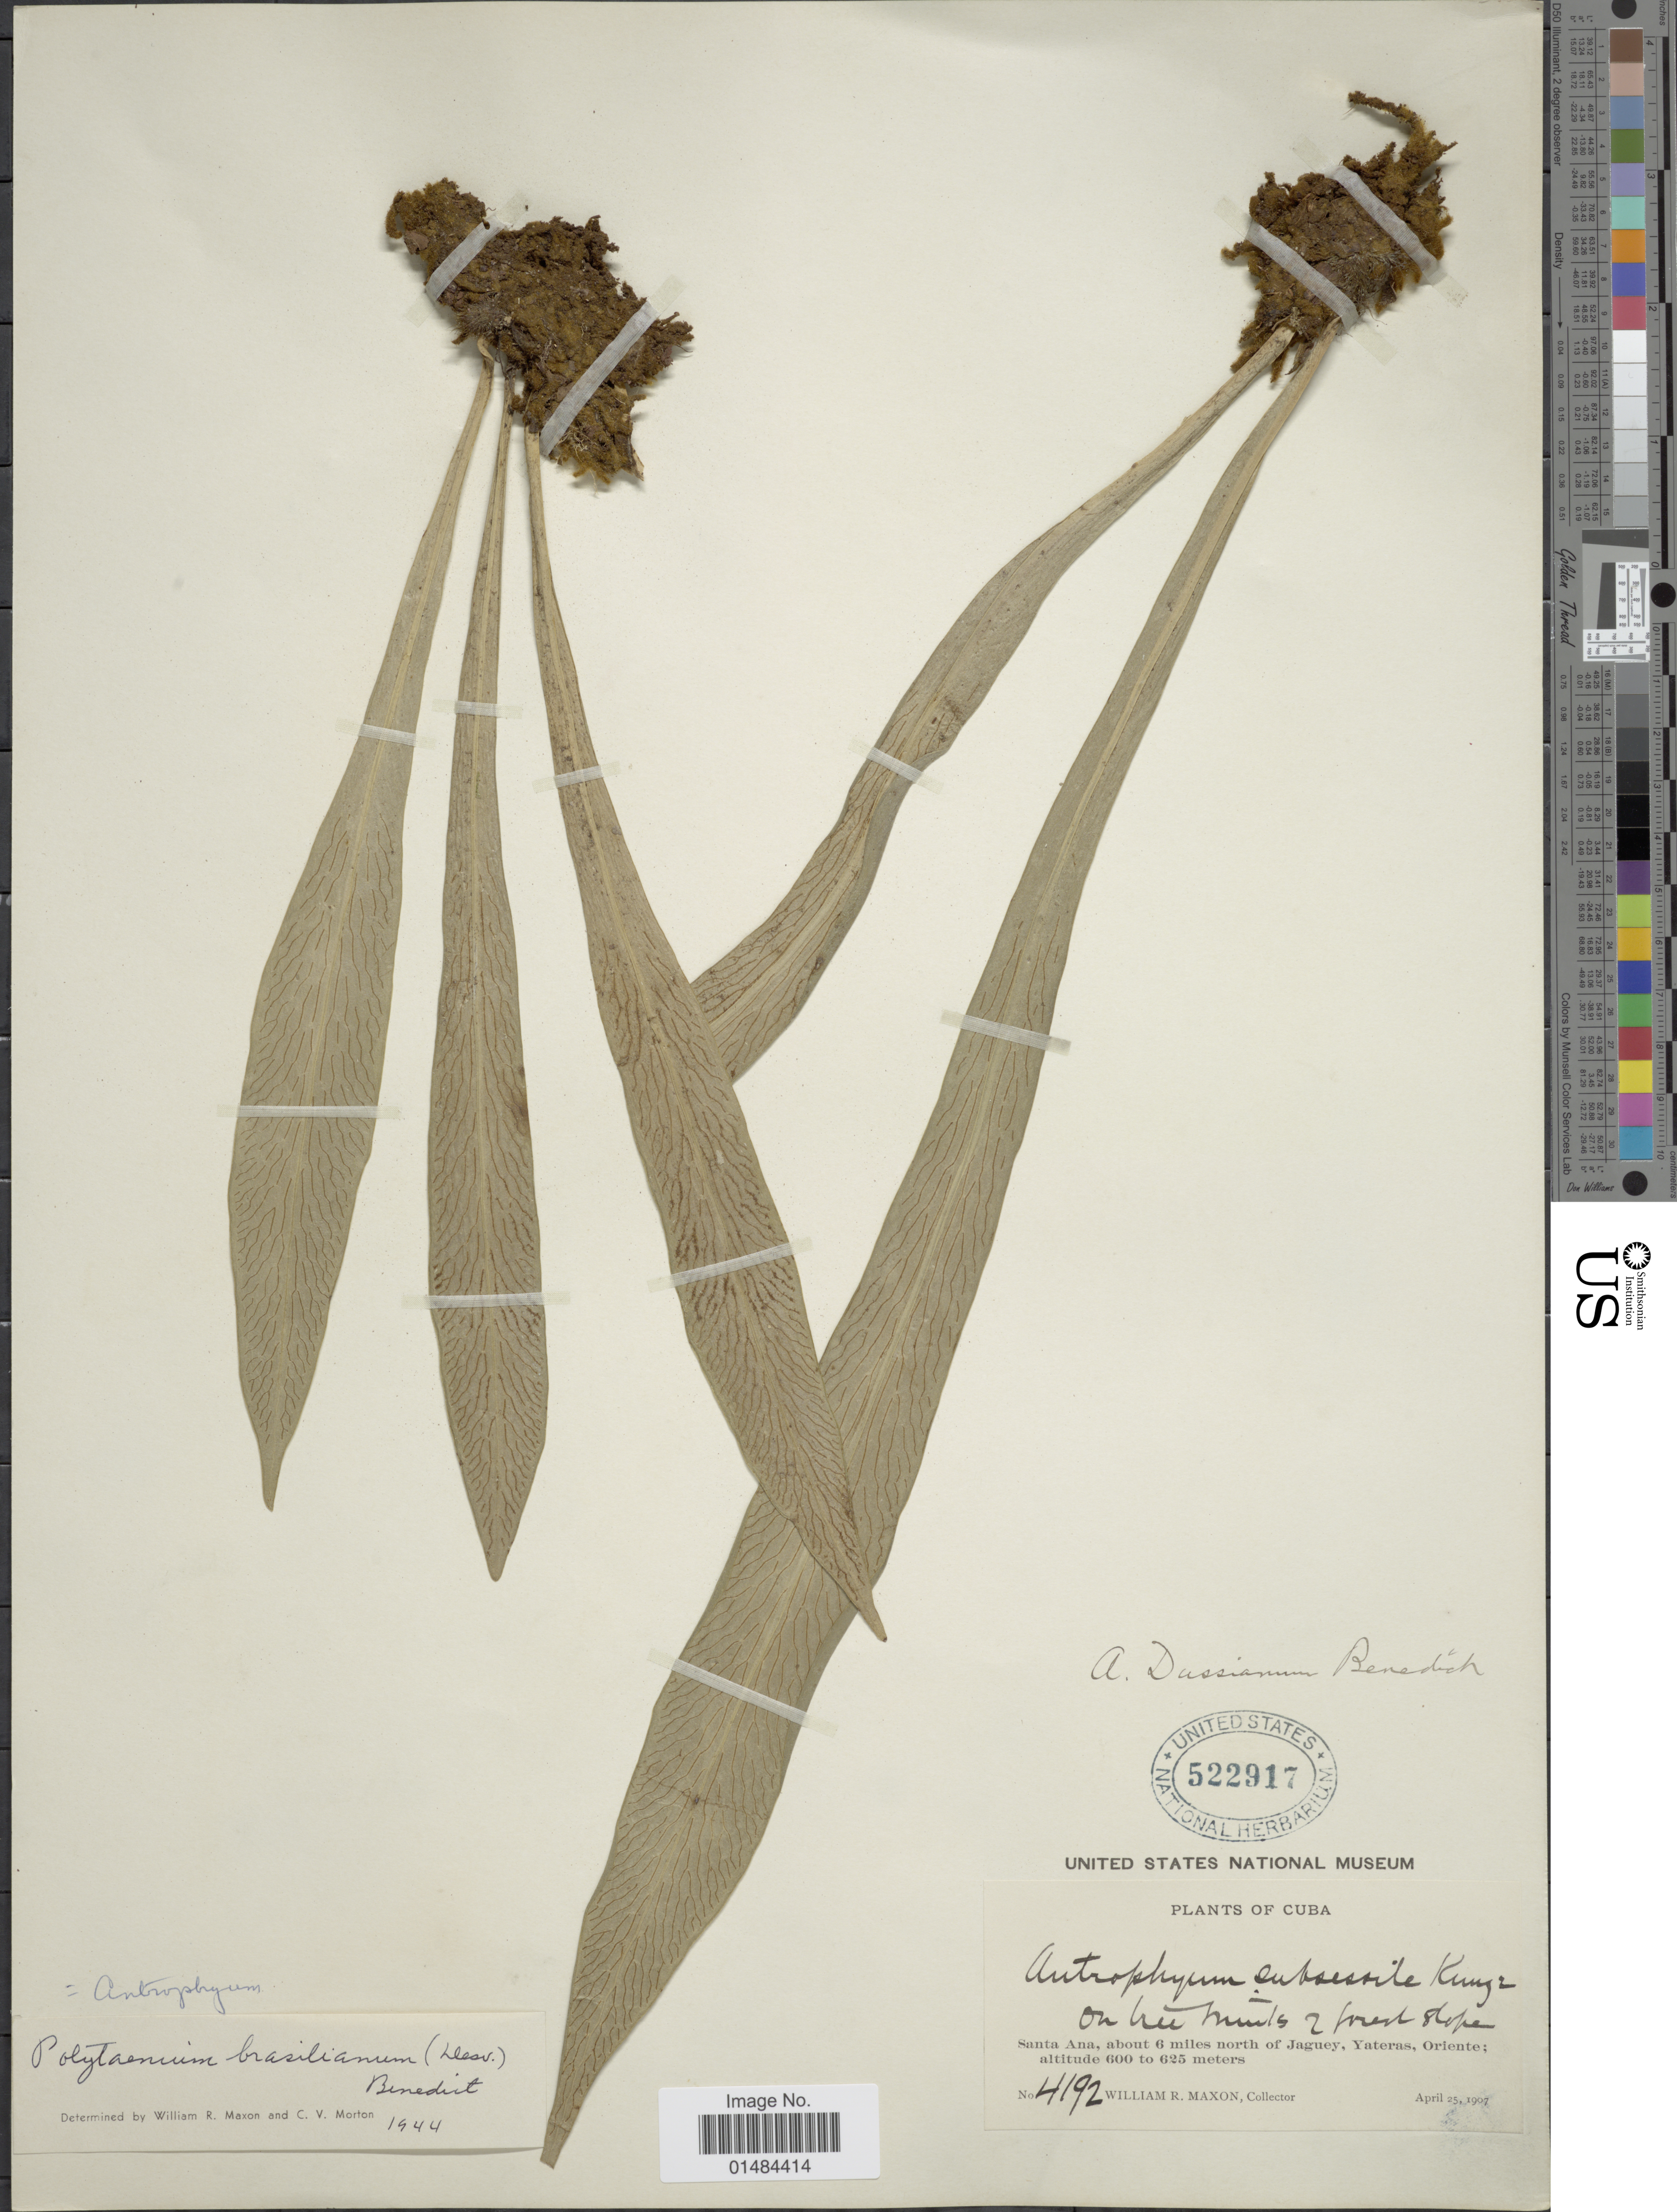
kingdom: Plantae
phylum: Tracheophyta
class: Polypodiopsida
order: Polypodiales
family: Pteridaceae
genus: Polytaenium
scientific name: Polytaenium cajenense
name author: (Desv.) Benedict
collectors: W. R. Maxon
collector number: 4192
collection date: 1907-04-25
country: Cuba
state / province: Oriente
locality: Cuba, Santa Ana, about 6 miles north of Jaguey, Yateras, Oriente.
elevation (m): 600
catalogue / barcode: US 522917